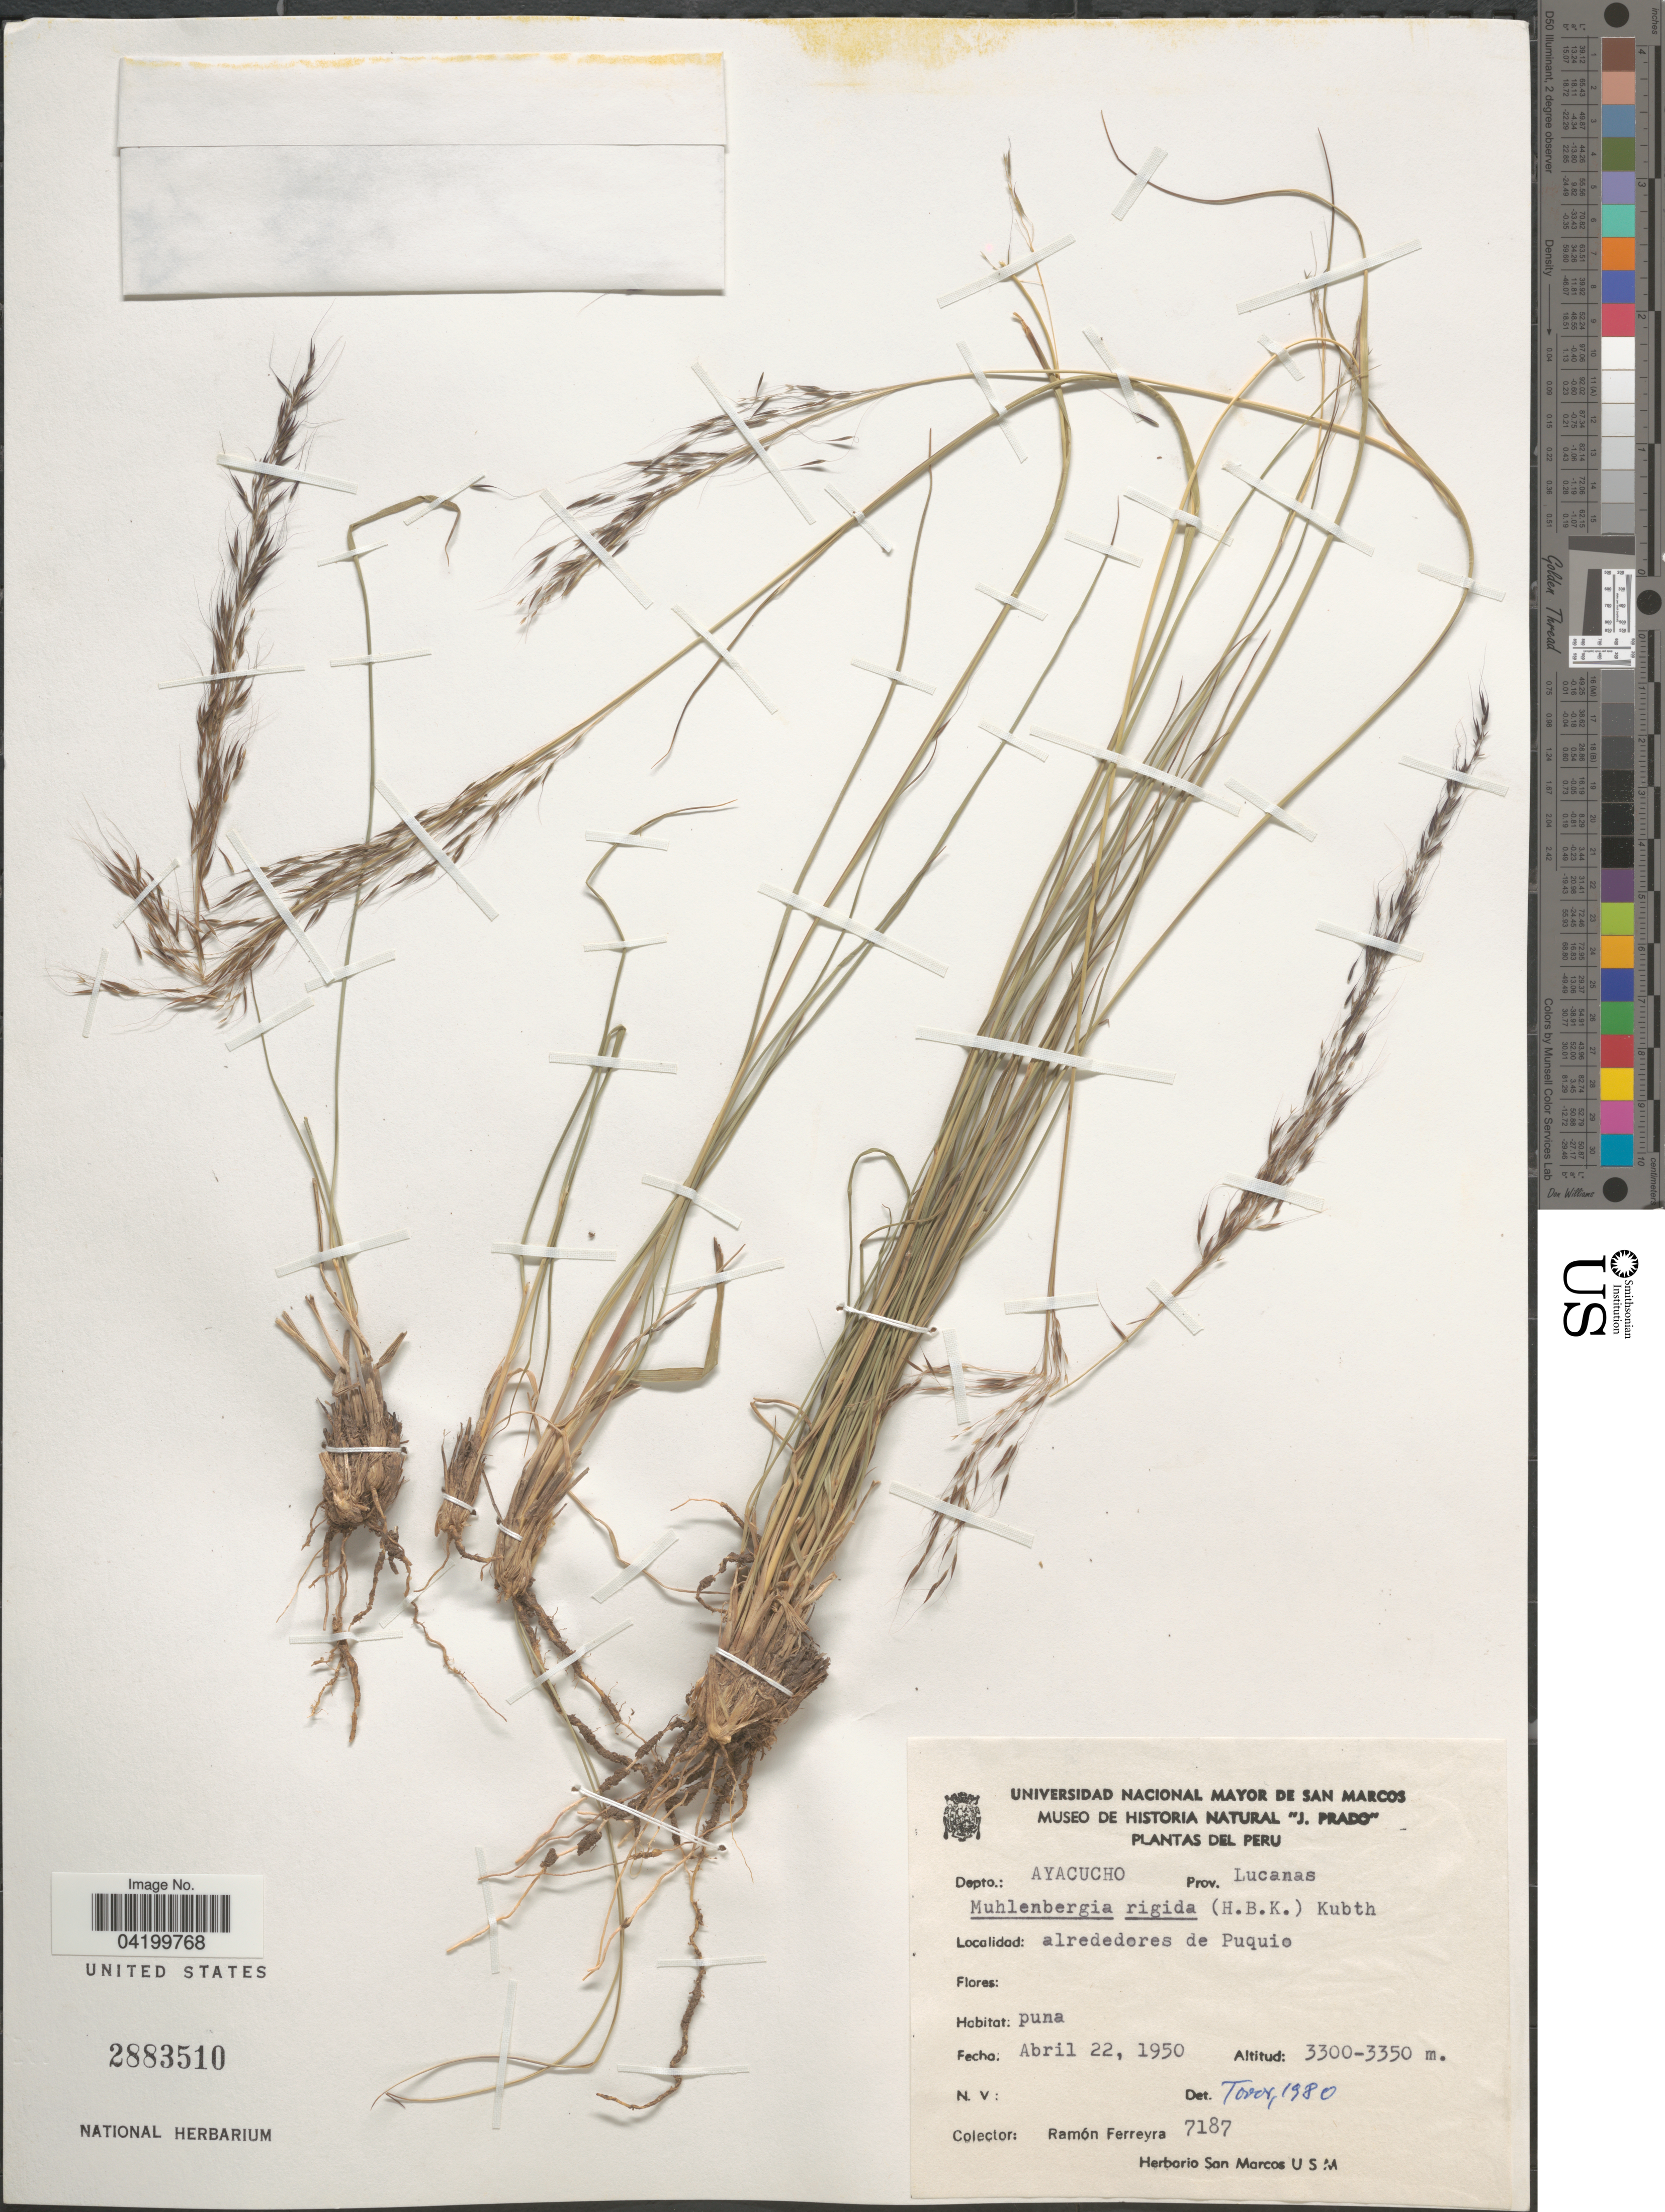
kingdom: Plantae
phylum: Tracheophyta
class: Liliopsida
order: Poales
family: Poaceae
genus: Muhlenbergia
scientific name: Muhlenbergia rigida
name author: (Kunth) Kunth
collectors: R. A. Ferreyra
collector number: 7187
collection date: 1950-04-22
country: Peru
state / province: Ayacucho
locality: Depto.: Ayacucho. Prov. Lucanas. Alrededores de Puquio.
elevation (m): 3300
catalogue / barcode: US 2883510